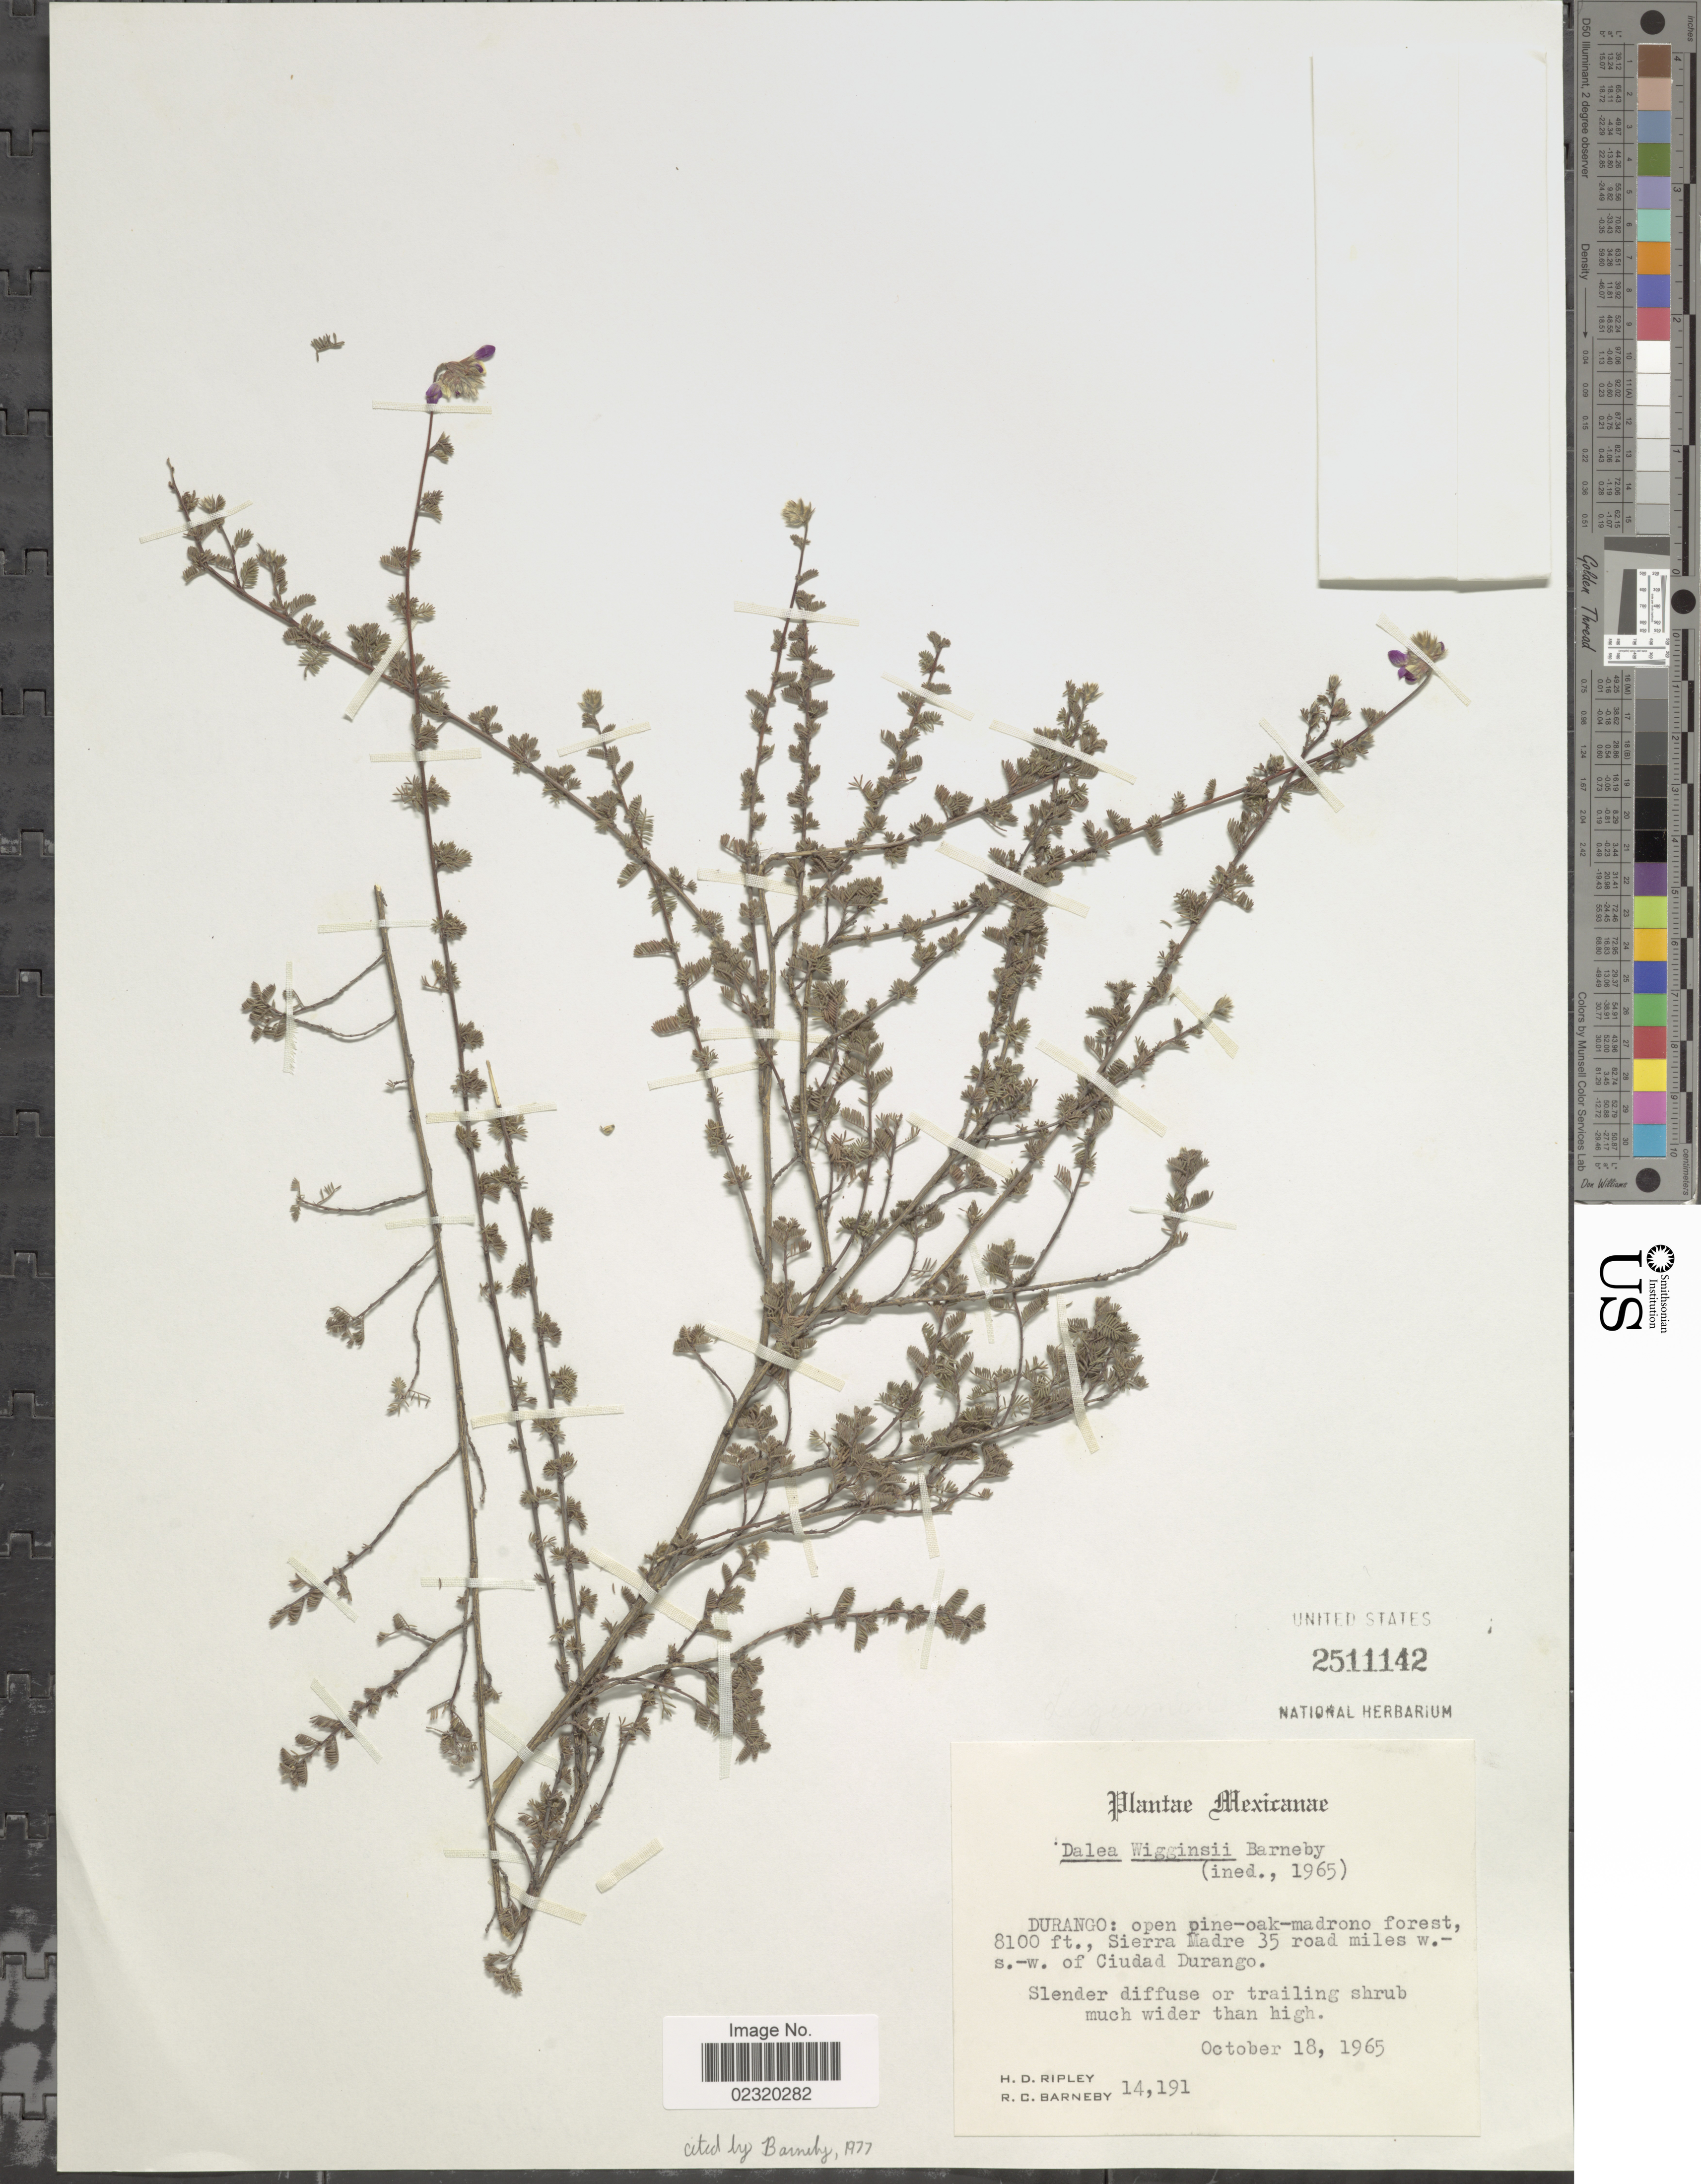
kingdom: Plantae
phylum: Tracheophyta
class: Magnoliopsida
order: Fabales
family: Fabaceae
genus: Dalea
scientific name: Dalea wigginsii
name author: Barneby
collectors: H. Ripley & R. C. Barneby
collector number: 14191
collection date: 1965-10-18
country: Mexico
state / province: Durango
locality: Open pine-oak-madrono forest., Sierra Madre 35 road miles w.-s.-w of Ciudad Durango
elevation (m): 2469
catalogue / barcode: US 2511142